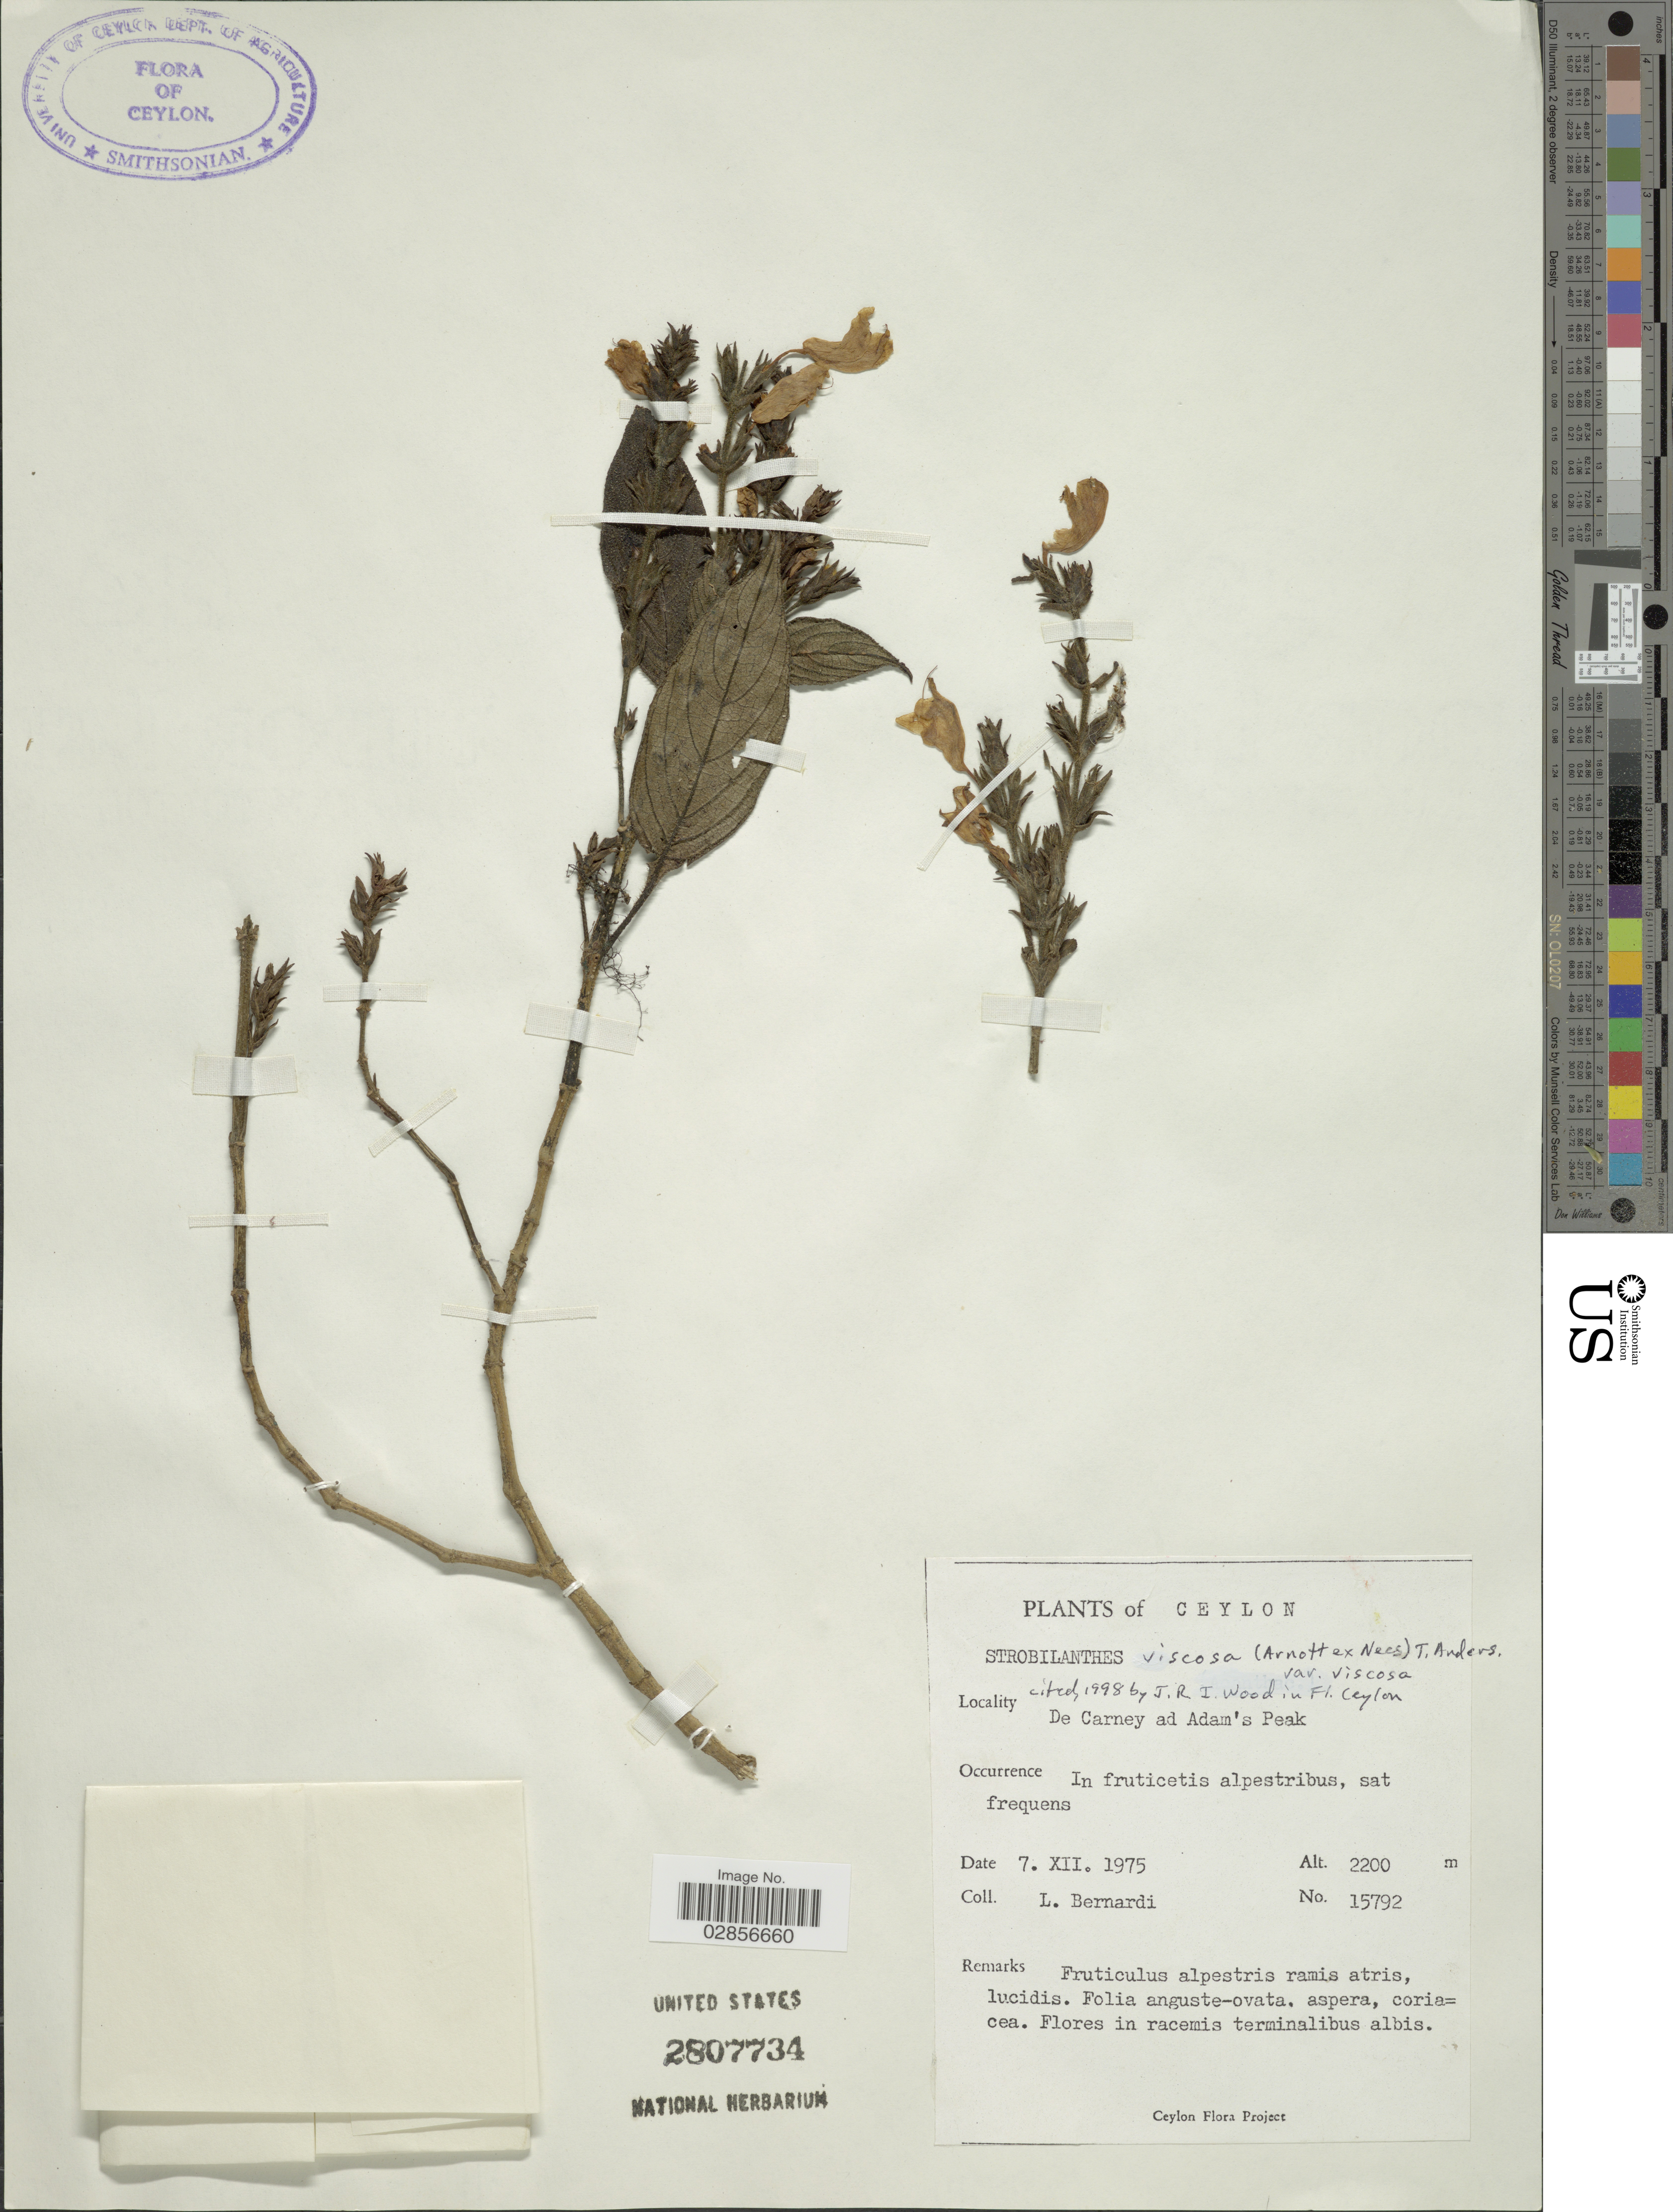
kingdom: Plantae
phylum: Tracheophyta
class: Magnoliopsida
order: Lamiales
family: Acanthaceae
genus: Strobilanthes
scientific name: Strobilanthes viscosa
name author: T. Anderson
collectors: L. Bernardi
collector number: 15792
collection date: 1975-12-07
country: Sri Lanka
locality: Ceylon, De Carney ad Adam's Peak.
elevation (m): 2200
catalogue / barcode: US 2807734